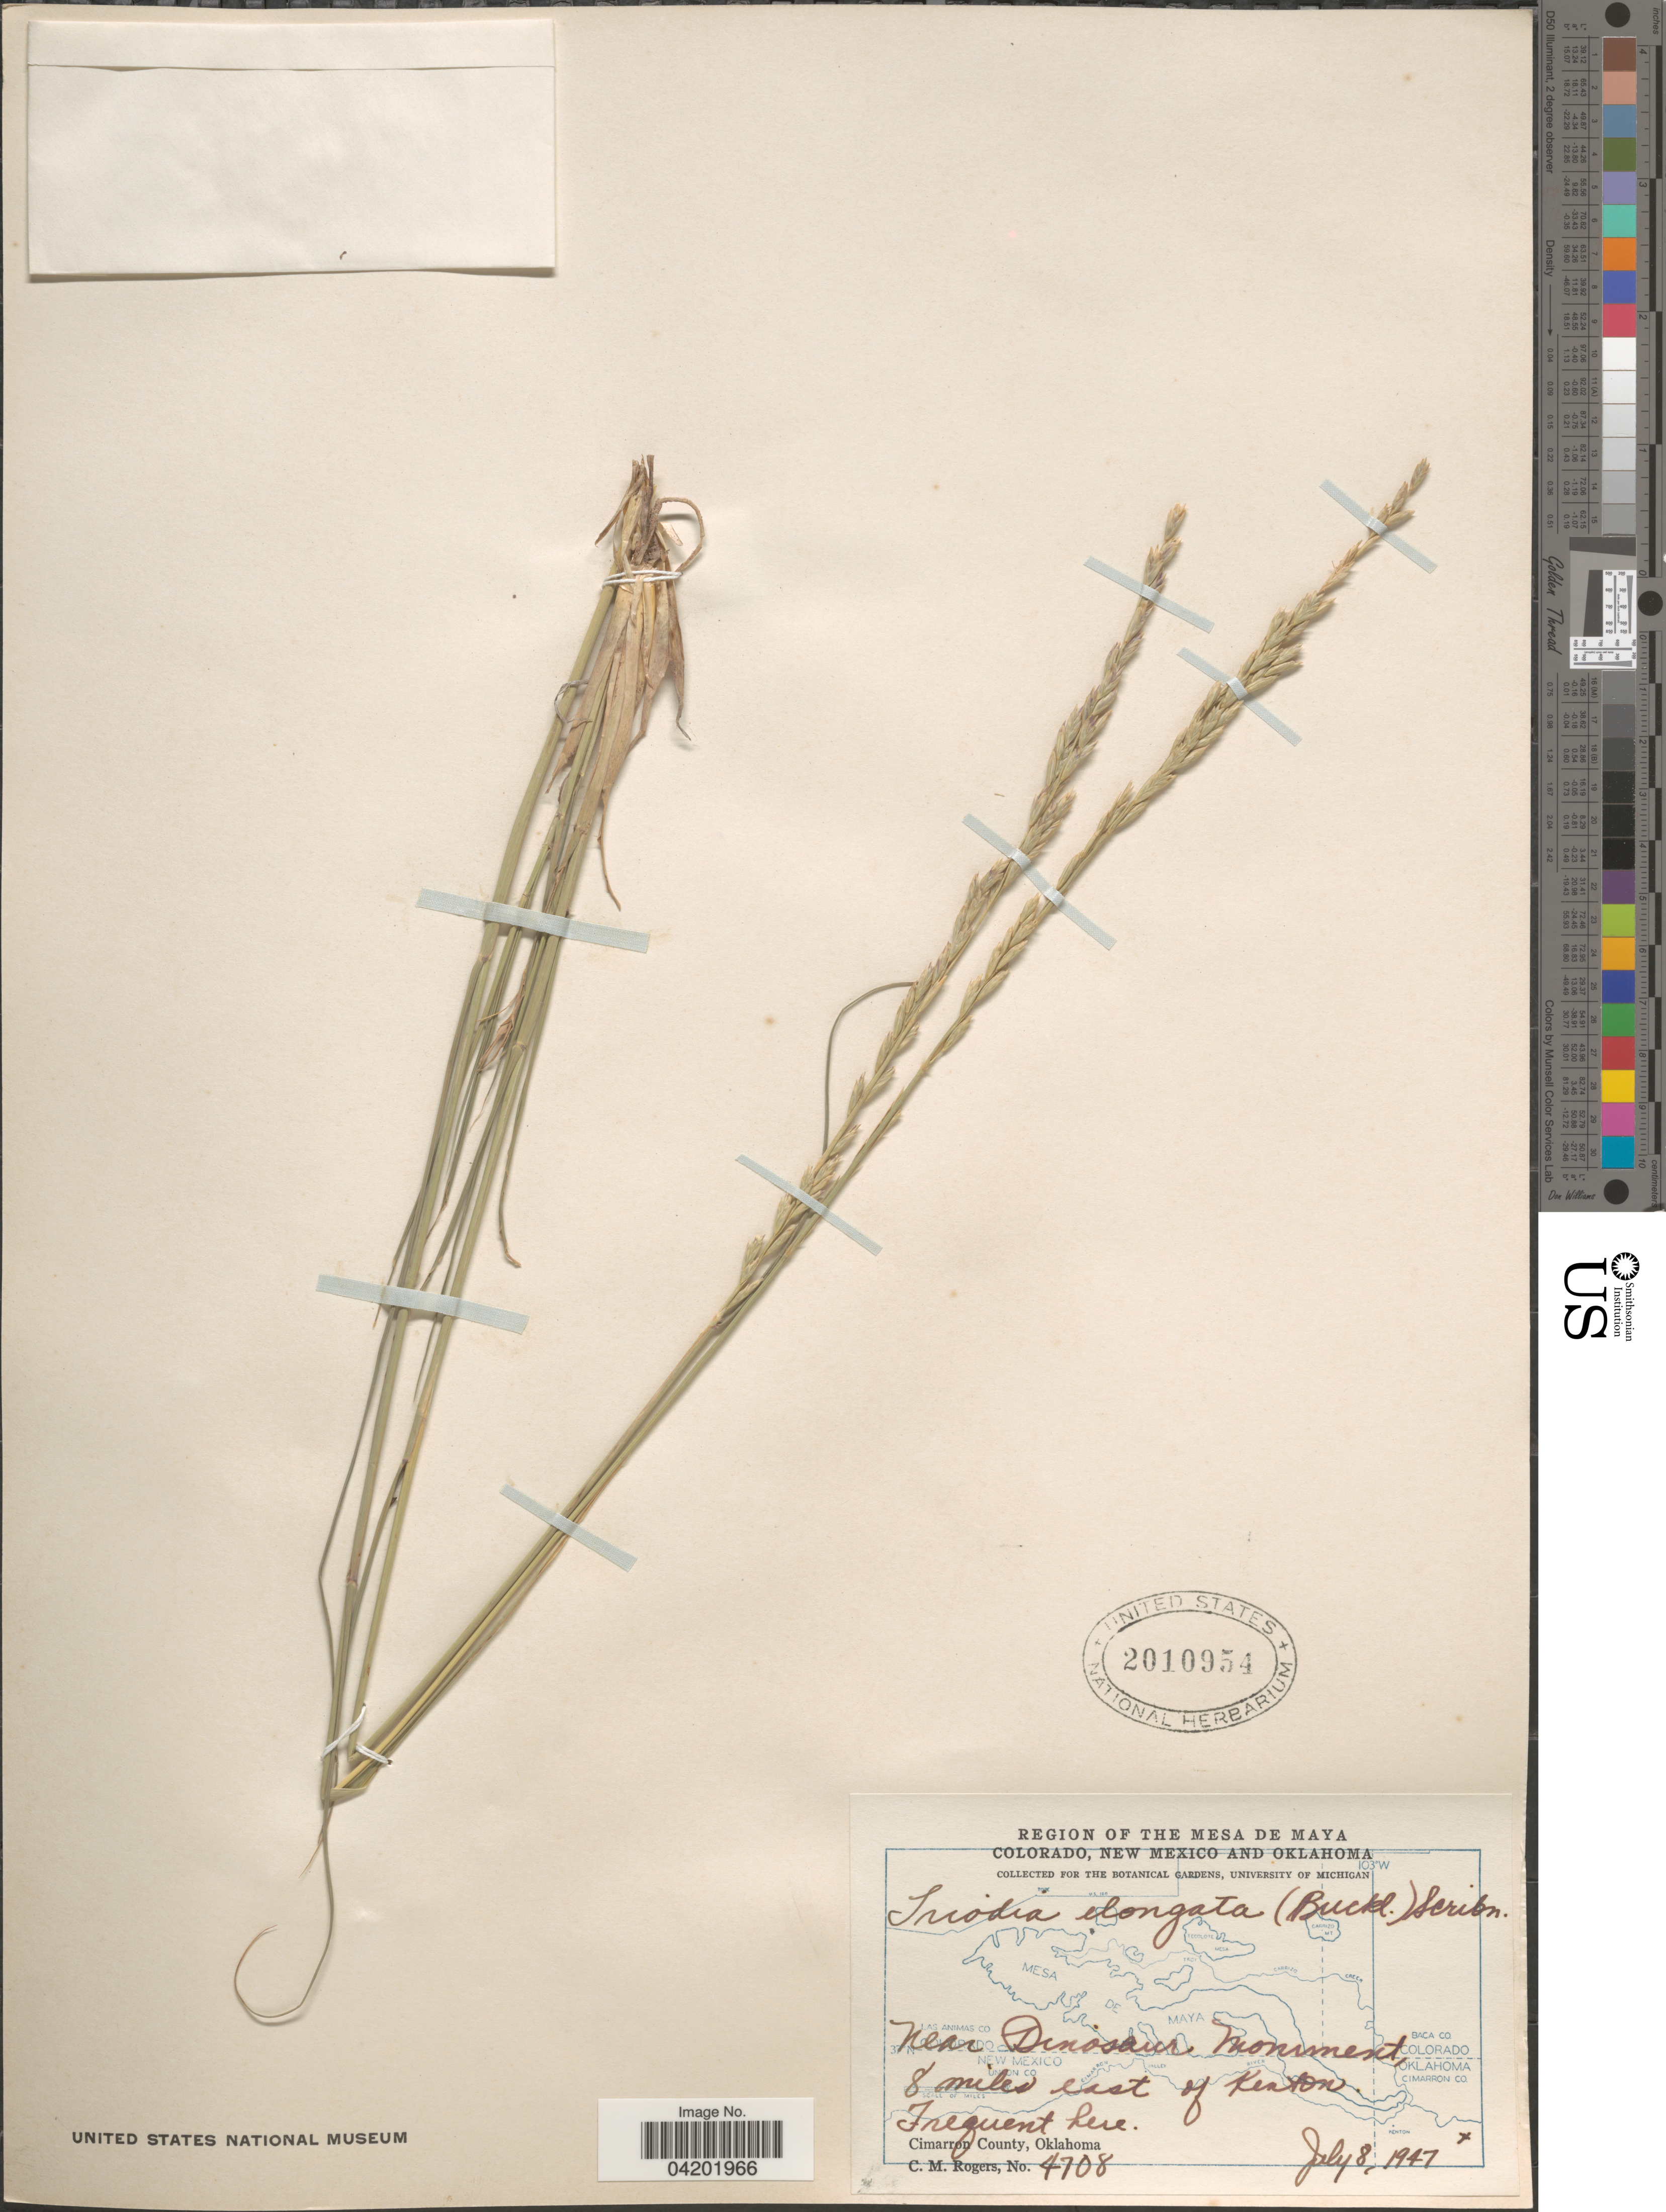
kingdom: Plantae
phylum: Tracheophyta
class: Liliopsida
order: Poales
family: Poaceae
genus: Tridentopsis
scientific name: Tridentopsis mutica var. elongata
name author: P.M. Peterson & Romasch.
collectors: C. M. Rogers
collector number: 4708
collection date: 1947-07-08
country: United States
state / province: Oklahoma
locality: Region of the Mesa de Maya. Near Dinosaur Monument, 8 miles east of Kenton. Cimmaron County.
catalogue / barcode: US 2010954